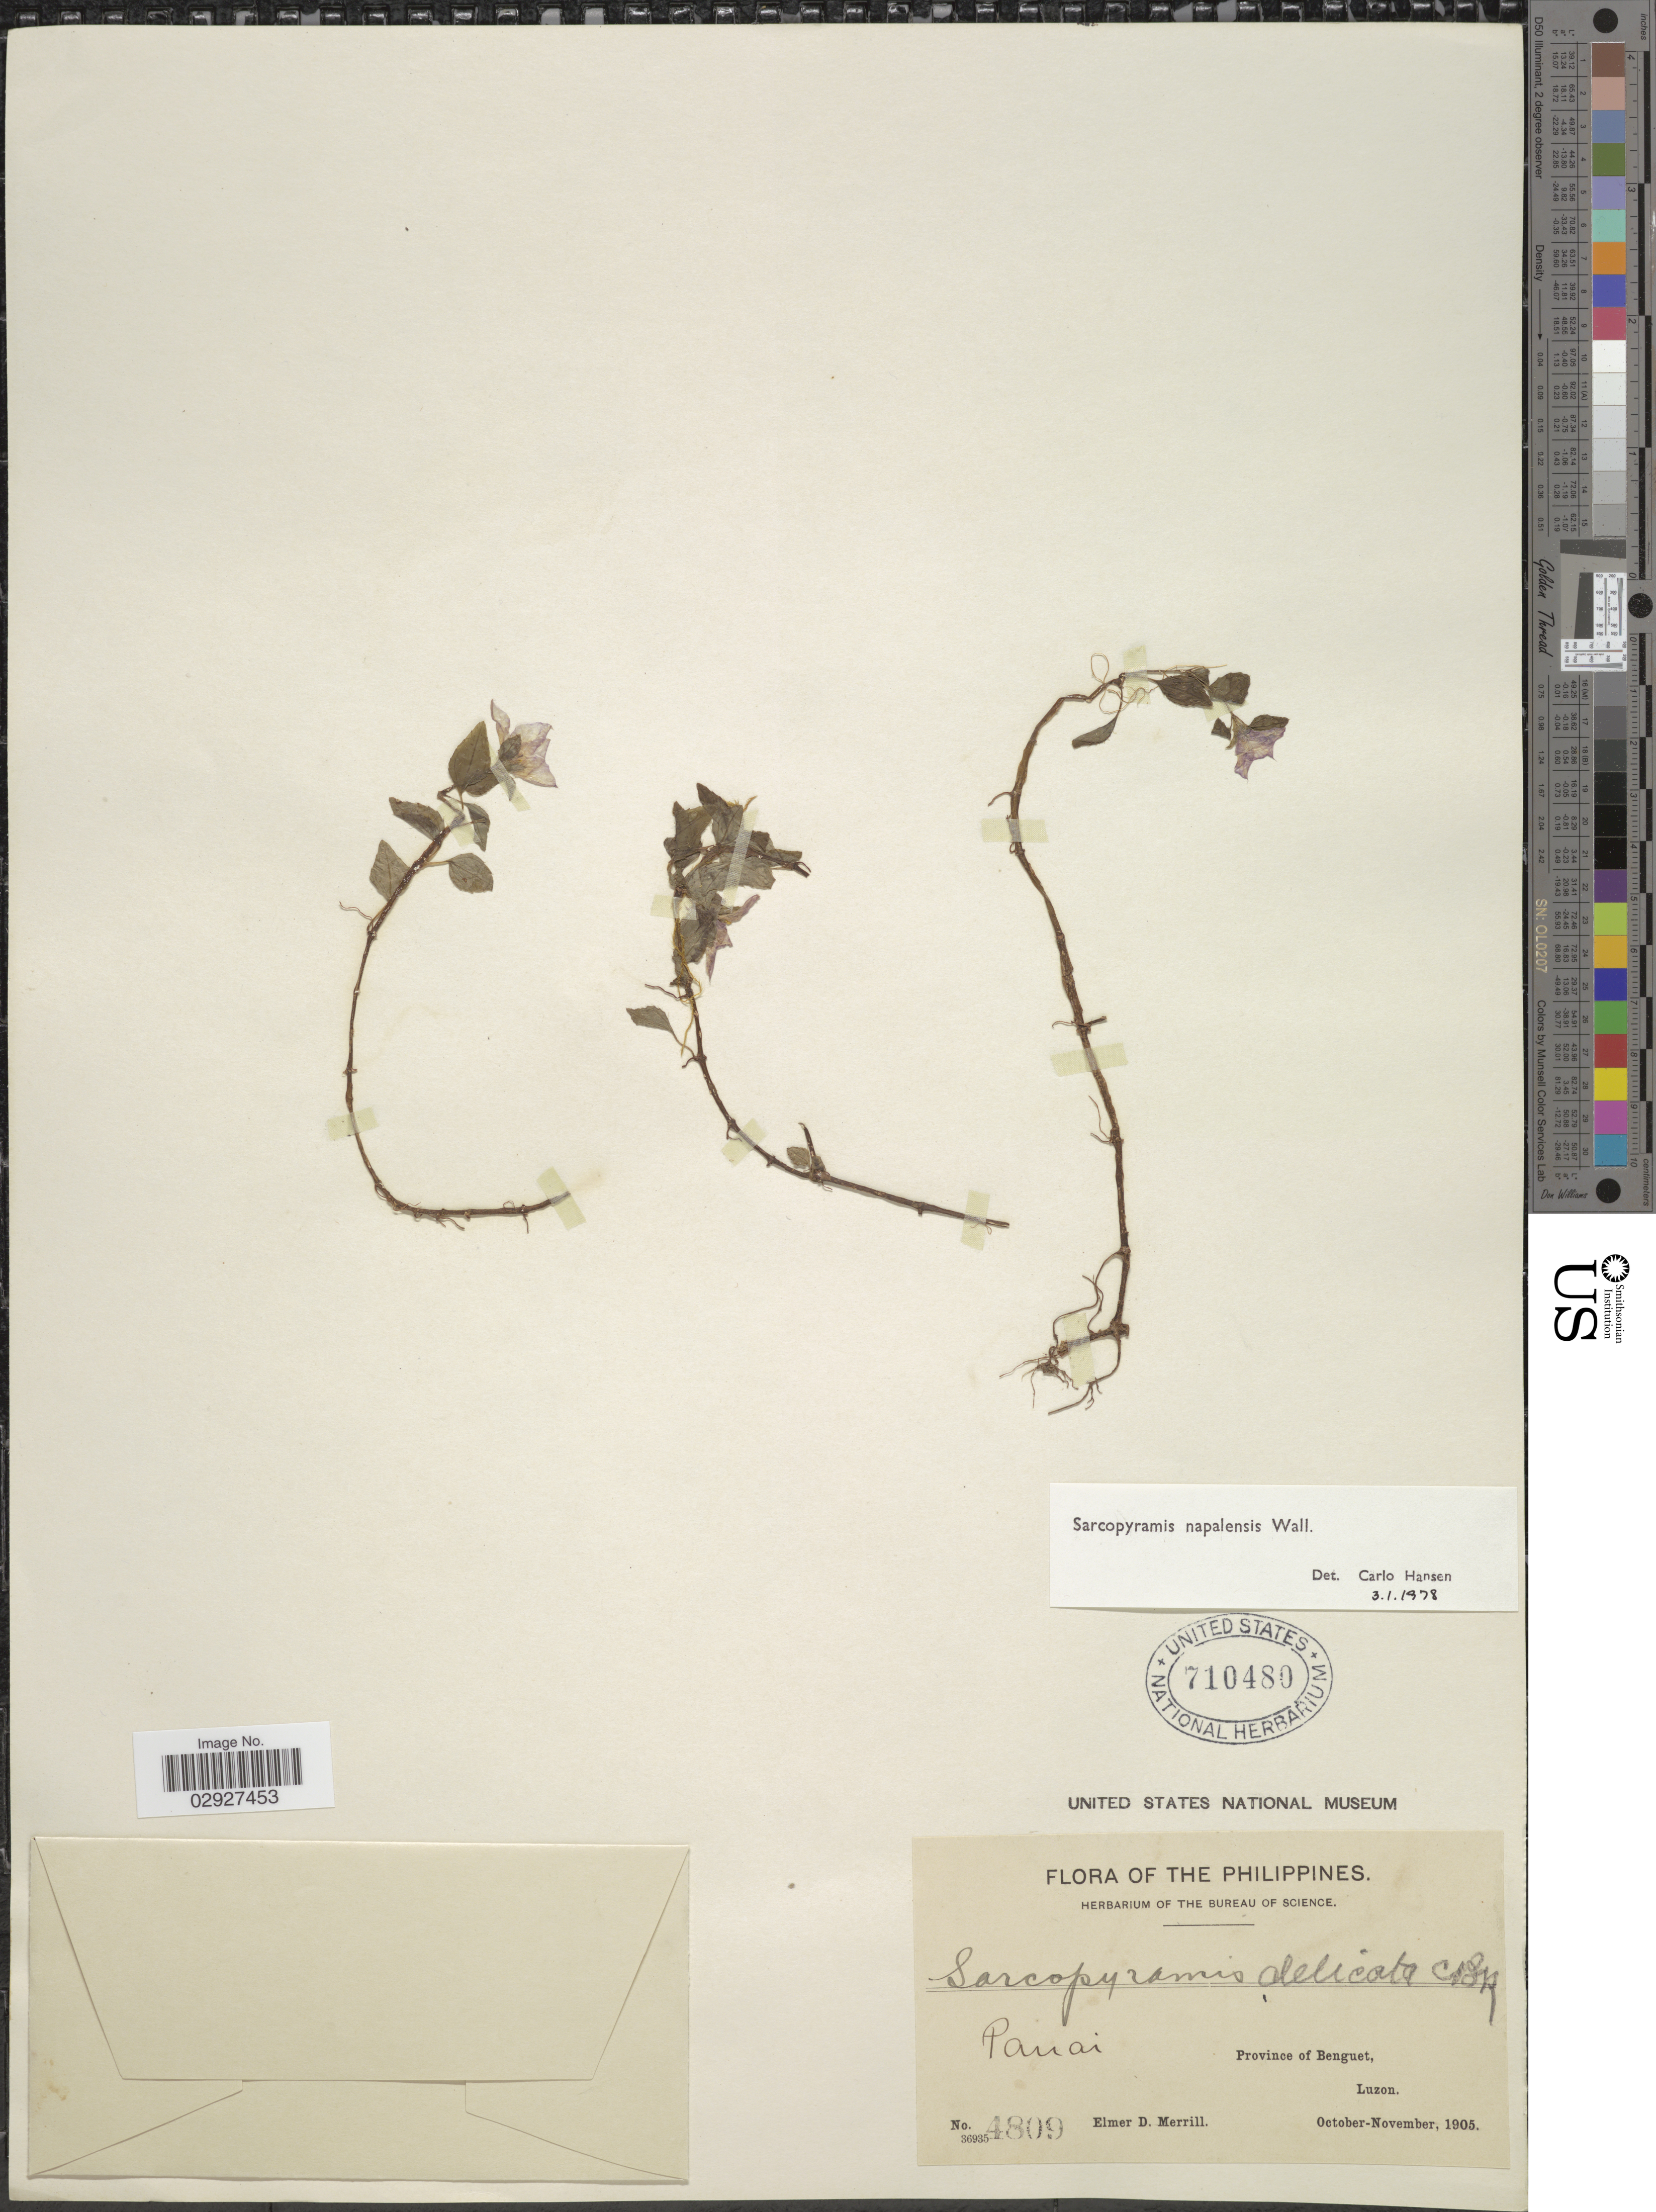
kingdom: Plantae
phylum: Tracheophyta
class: Magnoliopsida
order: Myrtales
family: Melastomataceae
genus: Sarcopyramis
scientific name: Sarcopyramis napalensis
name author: Wall.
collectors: E. D. Merrill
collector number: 4809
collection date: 1905-10/1905-11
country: Philippines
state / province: Cordillera (Administrative Region)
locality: Pauai. Province of Benguet, Luzon.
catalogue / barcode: US 710480